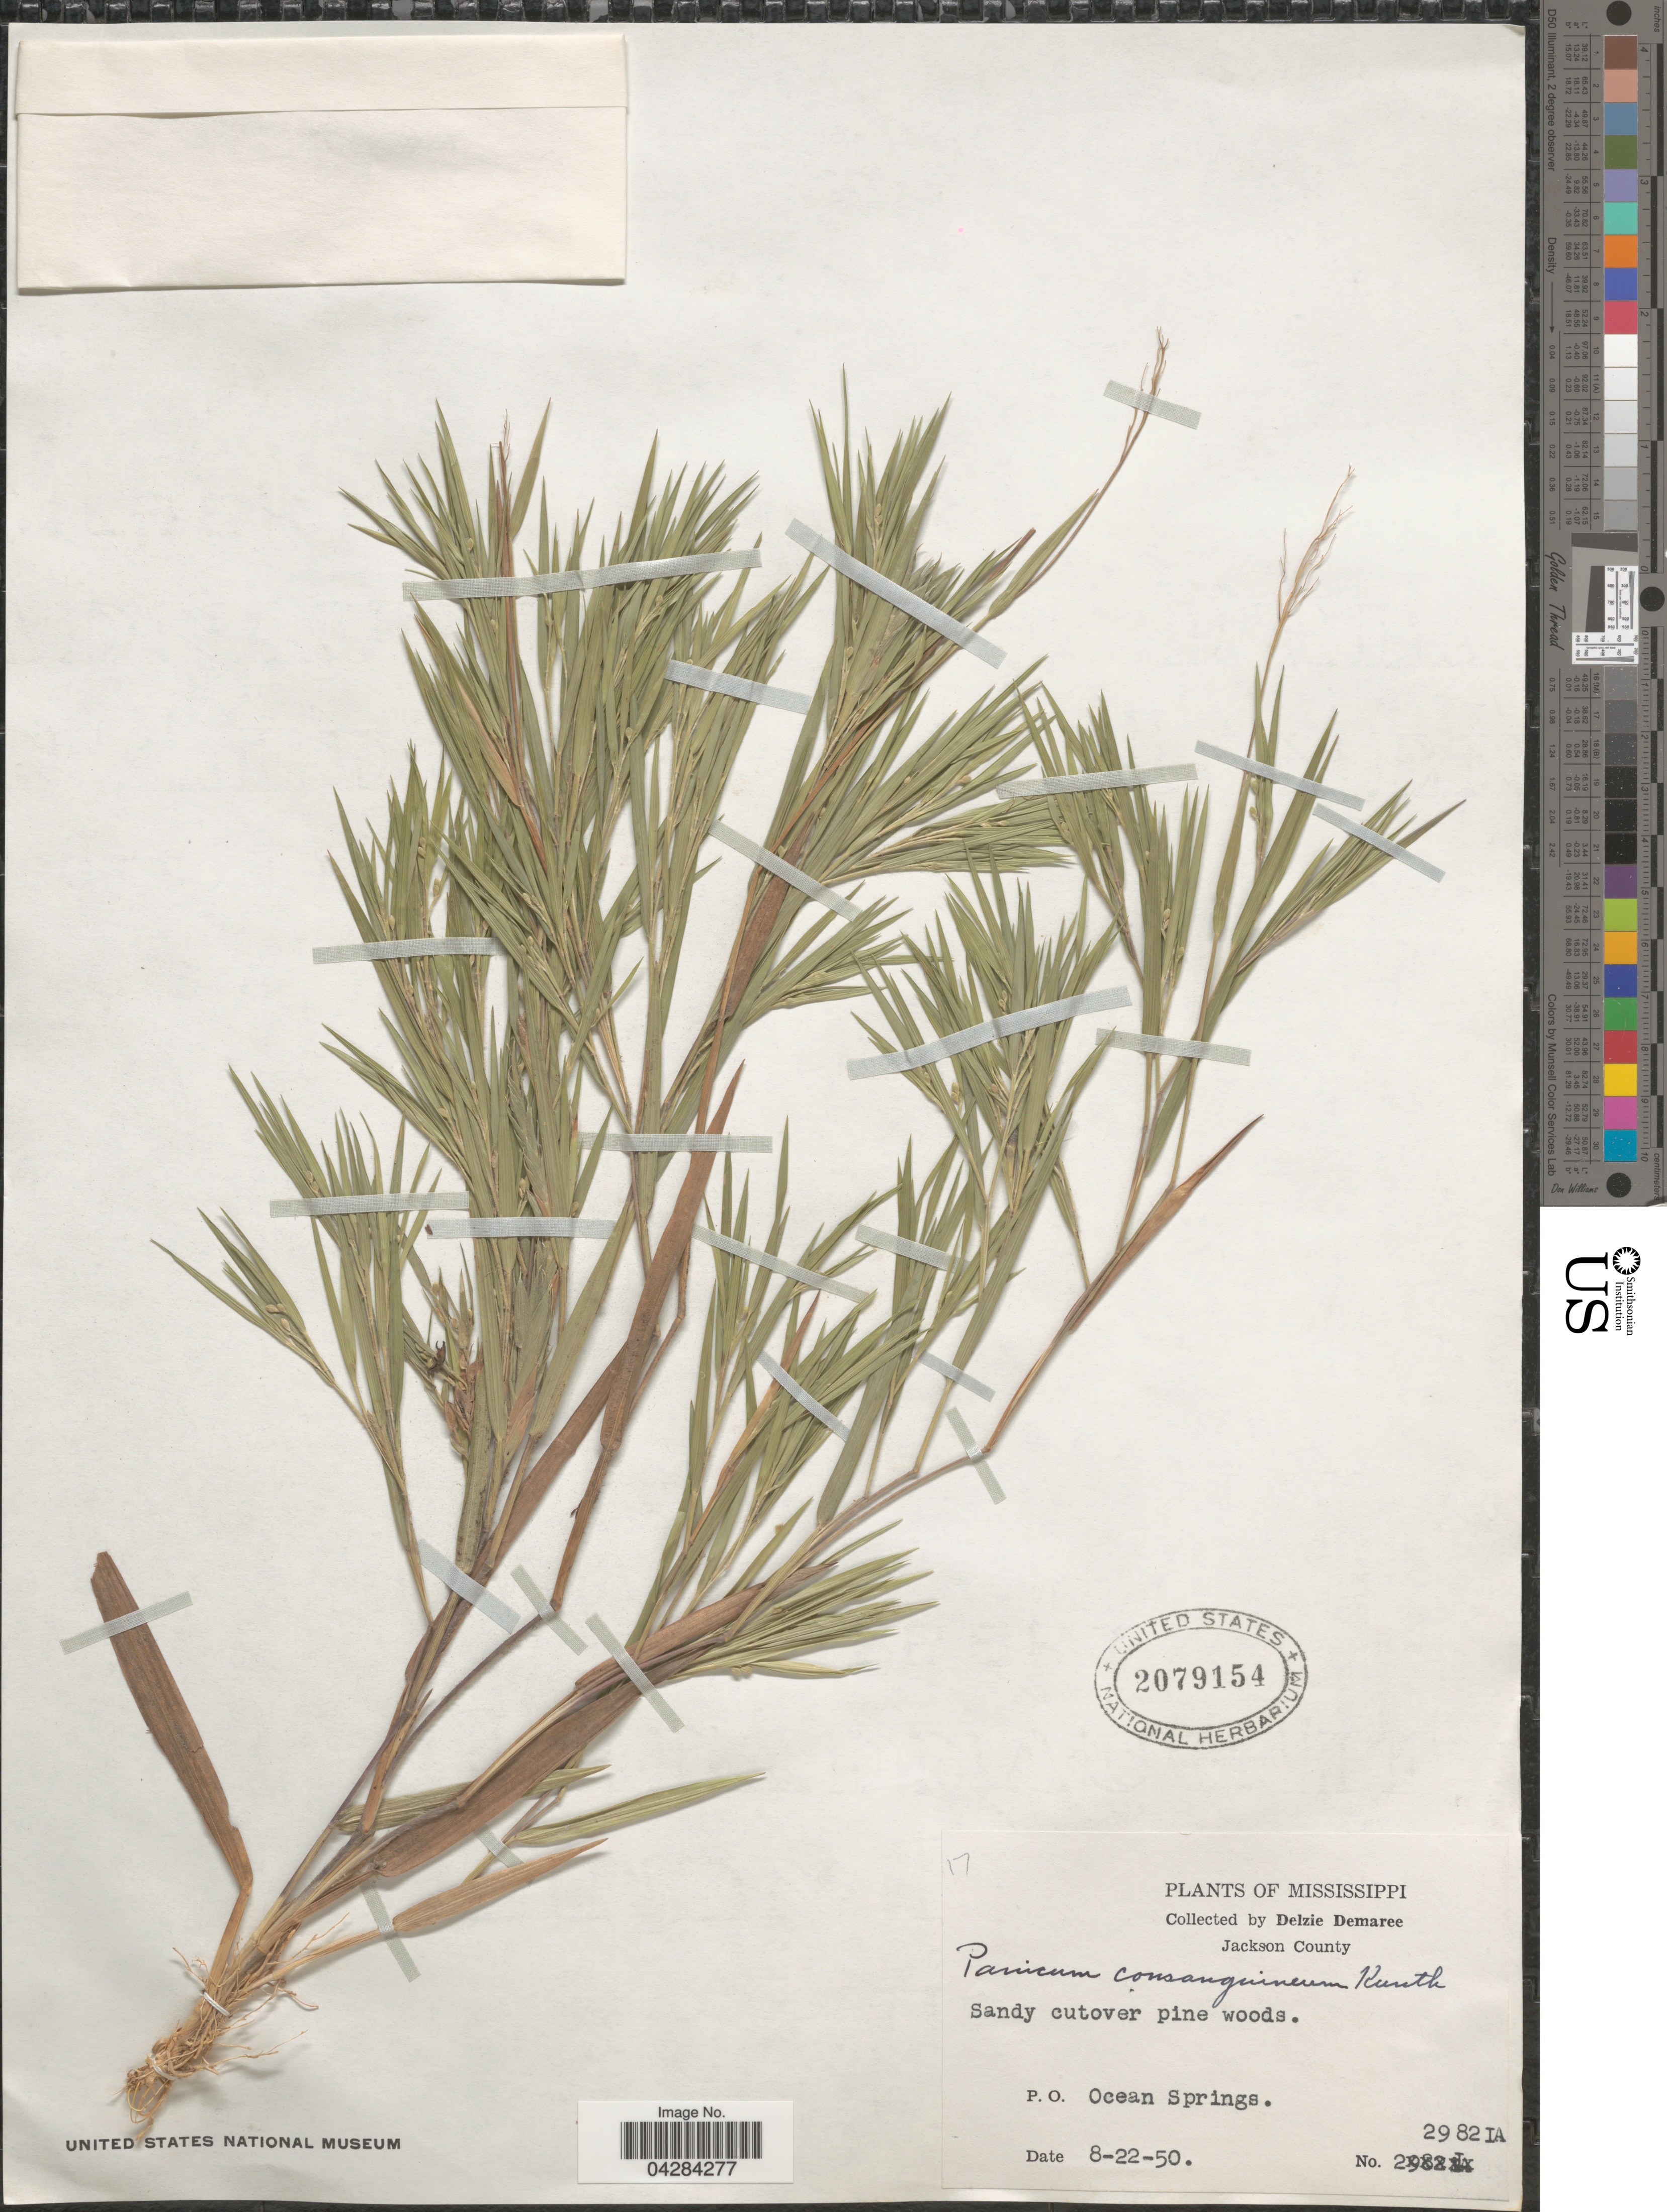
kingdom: Plantae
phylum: Tracheophyta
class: Liliopsida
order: Poales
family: Poaceae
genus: Dichanthelium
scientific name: Dichanthelium oligosanthes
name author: (Schult.) Gould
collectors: D. Demaree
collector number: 29821A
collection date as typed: Transcribed d/m/y: 22/8/50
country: United States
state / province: Mississippi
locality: Jackson County. Sandy cutover pine woods. P.O. Ocean Springs.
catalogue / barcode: US 2079154